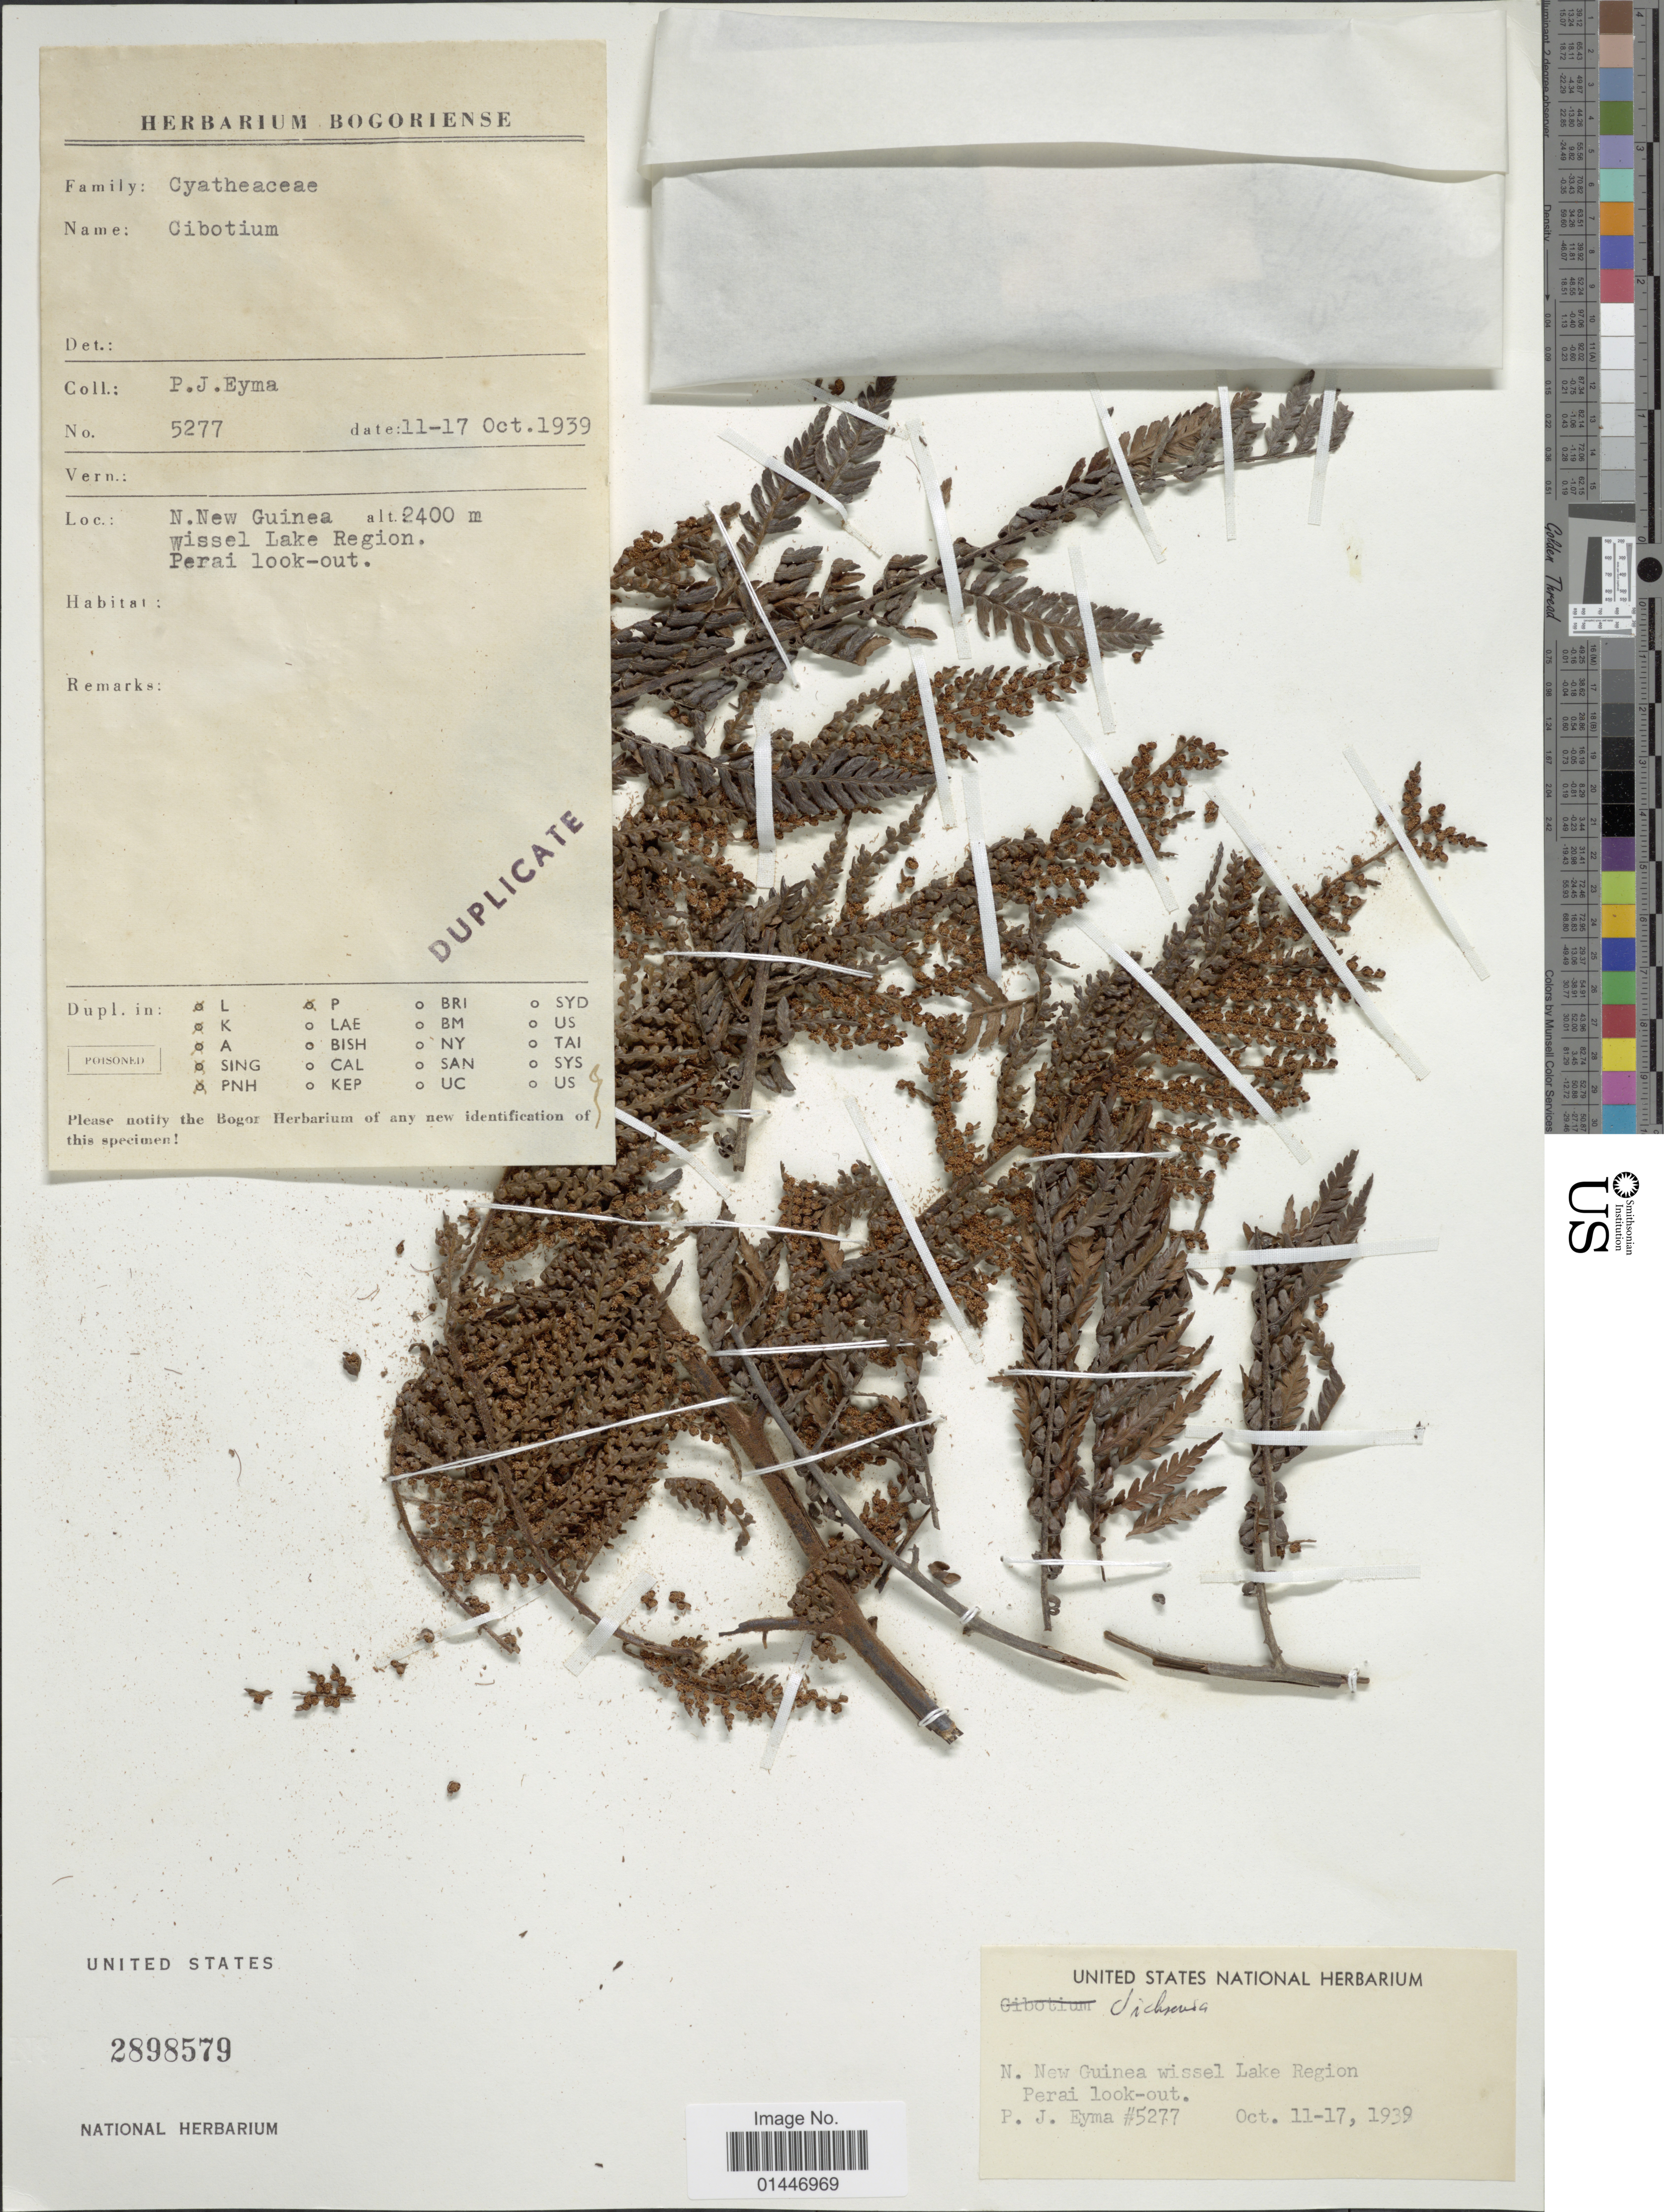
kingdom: Plantae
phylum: Tracheophyta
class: Polypodiopsida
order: Cyatheales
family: Dicksoniaceae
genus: Dicksonia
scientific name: Dicksonia sp.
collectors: P. J. Eyma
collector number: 5277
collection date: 1939-10-11/1939-10-17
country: Indonesia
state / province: Papua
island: New Guinea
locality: N. New Guinea, Wissel Lake Region. Perai look - out.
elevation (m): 2400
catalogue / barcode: US 2898579